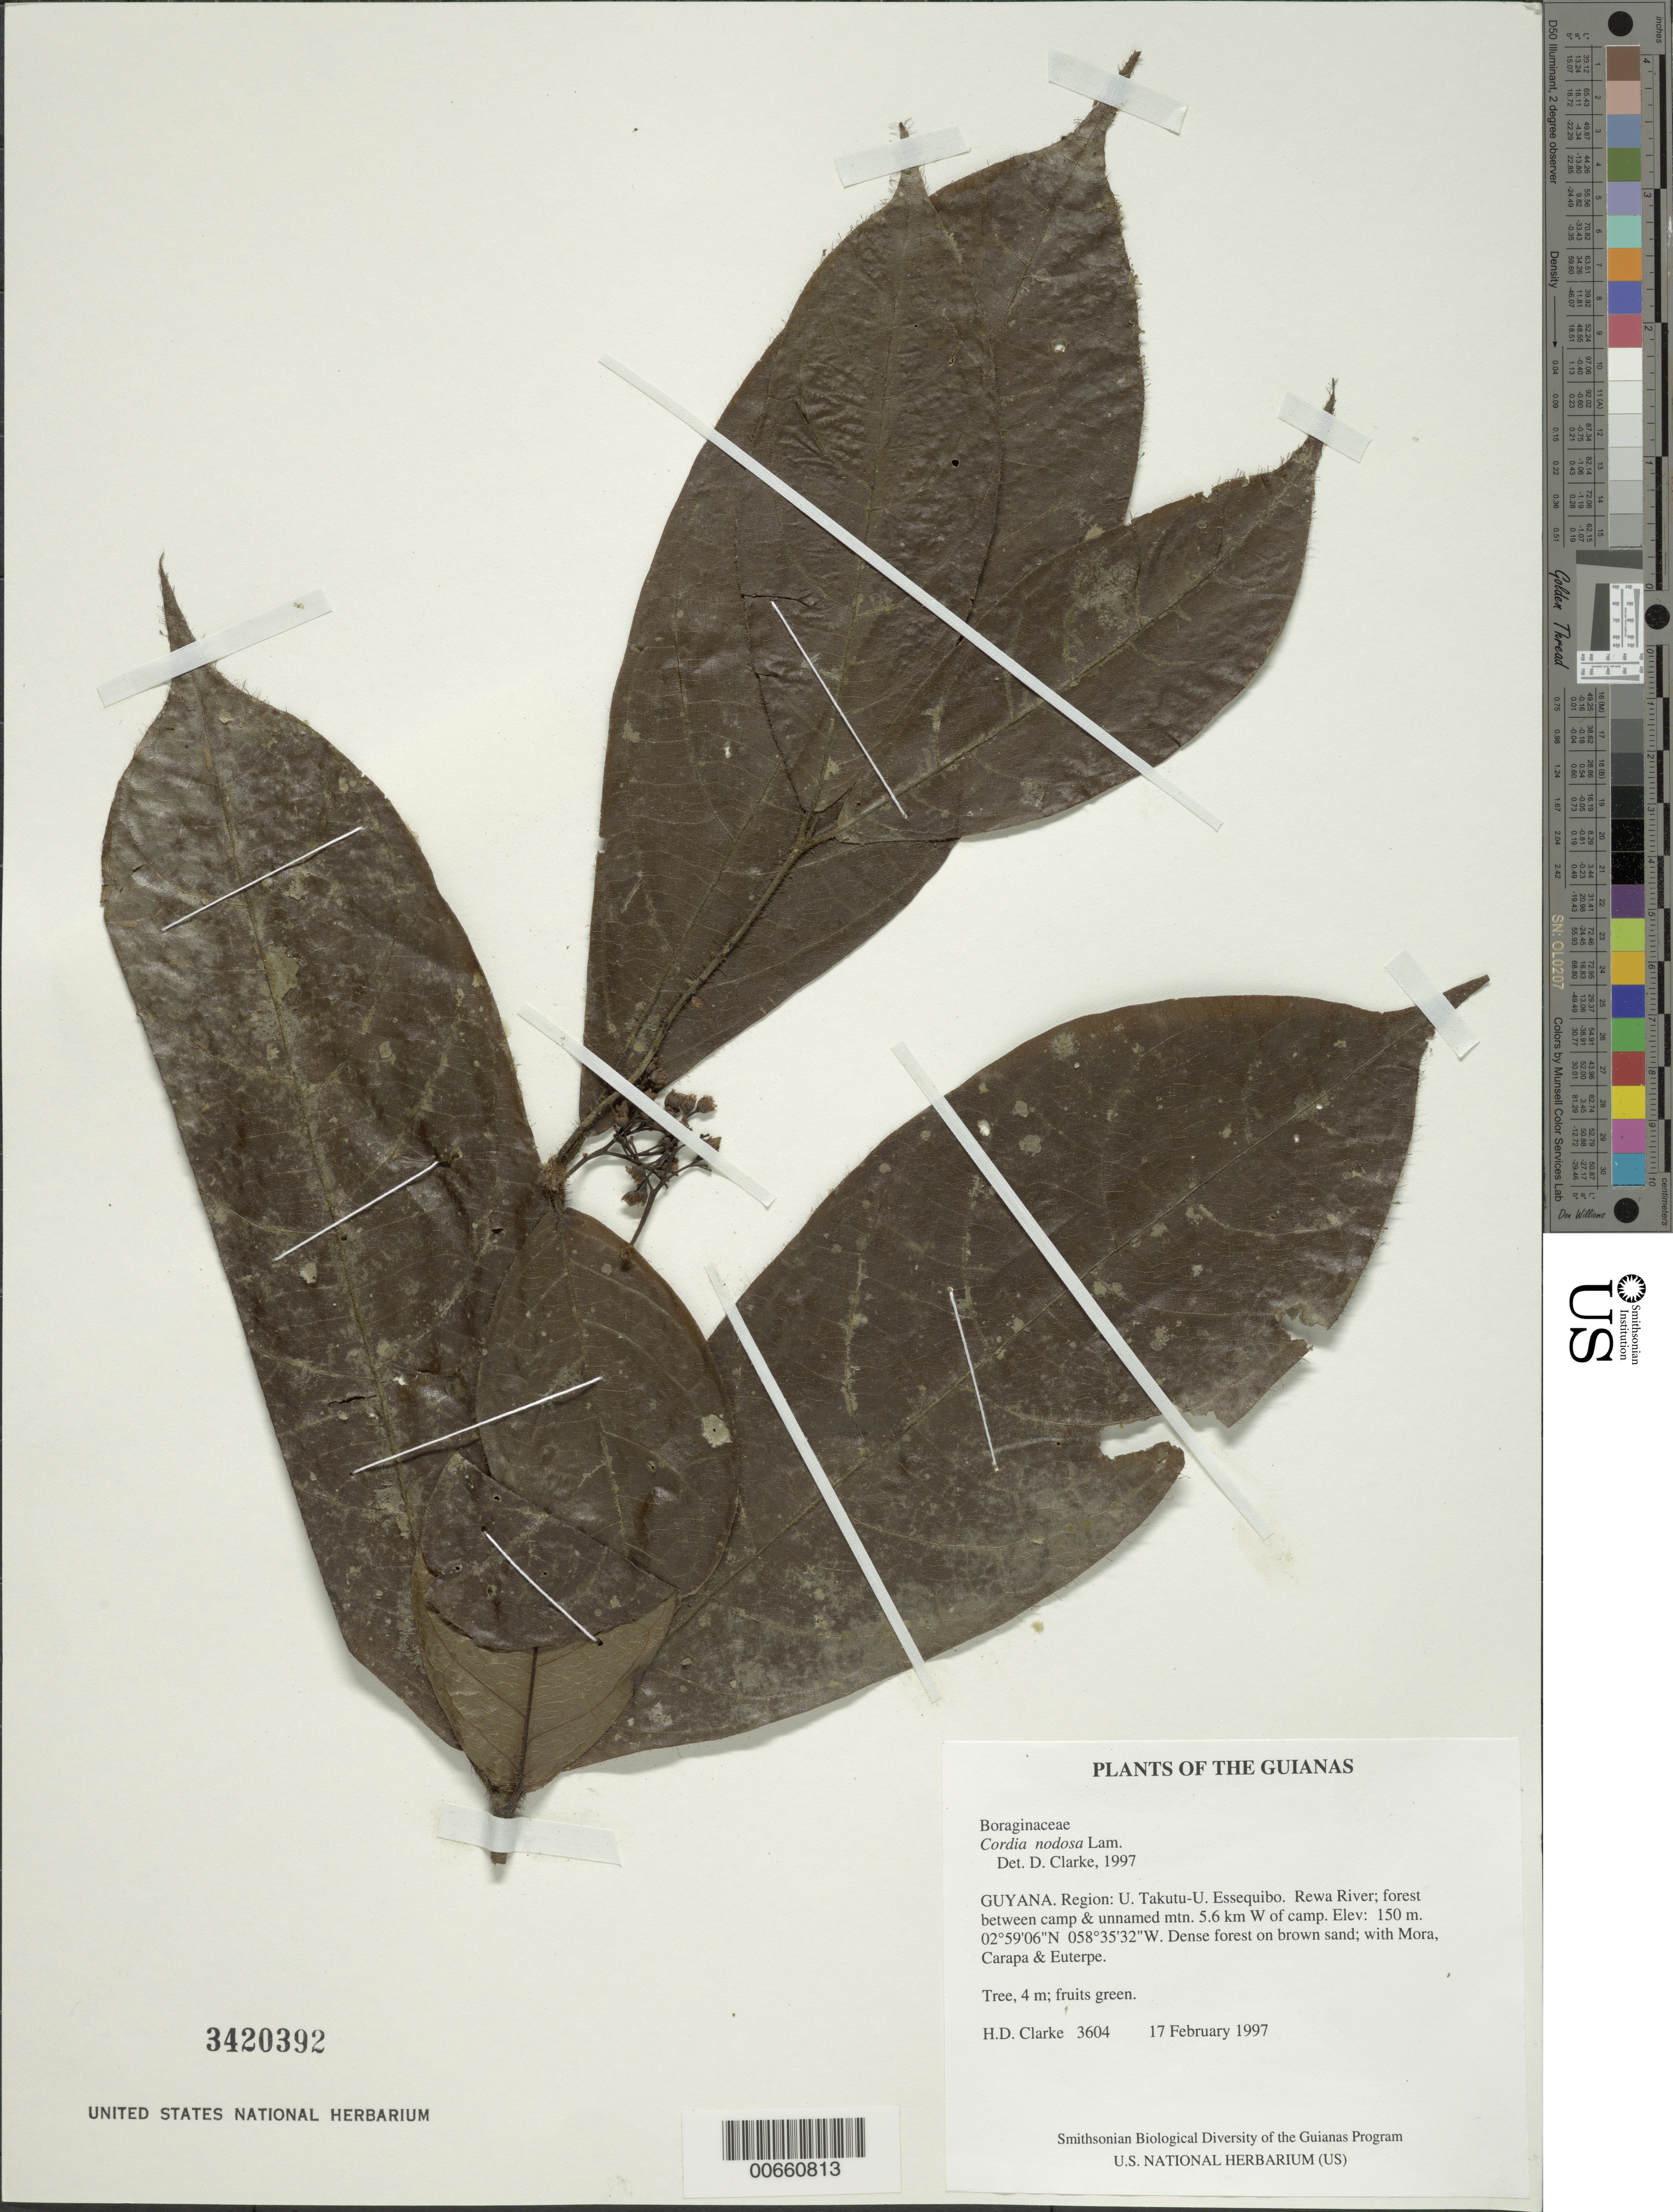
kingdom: Plantae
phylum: Tracheophyta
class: Magnoliopsida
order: Boraginales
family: Cordiaceae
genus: Cordia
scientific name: Cordia nodosa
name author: Lam.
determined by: Miller, James S., (MO), Missouri Botanical Garden (UNITED STATES)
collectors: H. D. Clarke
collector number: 3604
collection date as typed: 17 February 1997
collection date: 1997-02-17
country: Guyana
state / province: U. Takutu-U. Essequibo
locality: Rewa River; forest between camp & unnamed mtn. 5.6 km W of camp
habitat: Dense forest on brown sand; with Mora, Carapa & Euterpe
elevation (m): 150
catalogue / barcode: US 3420392